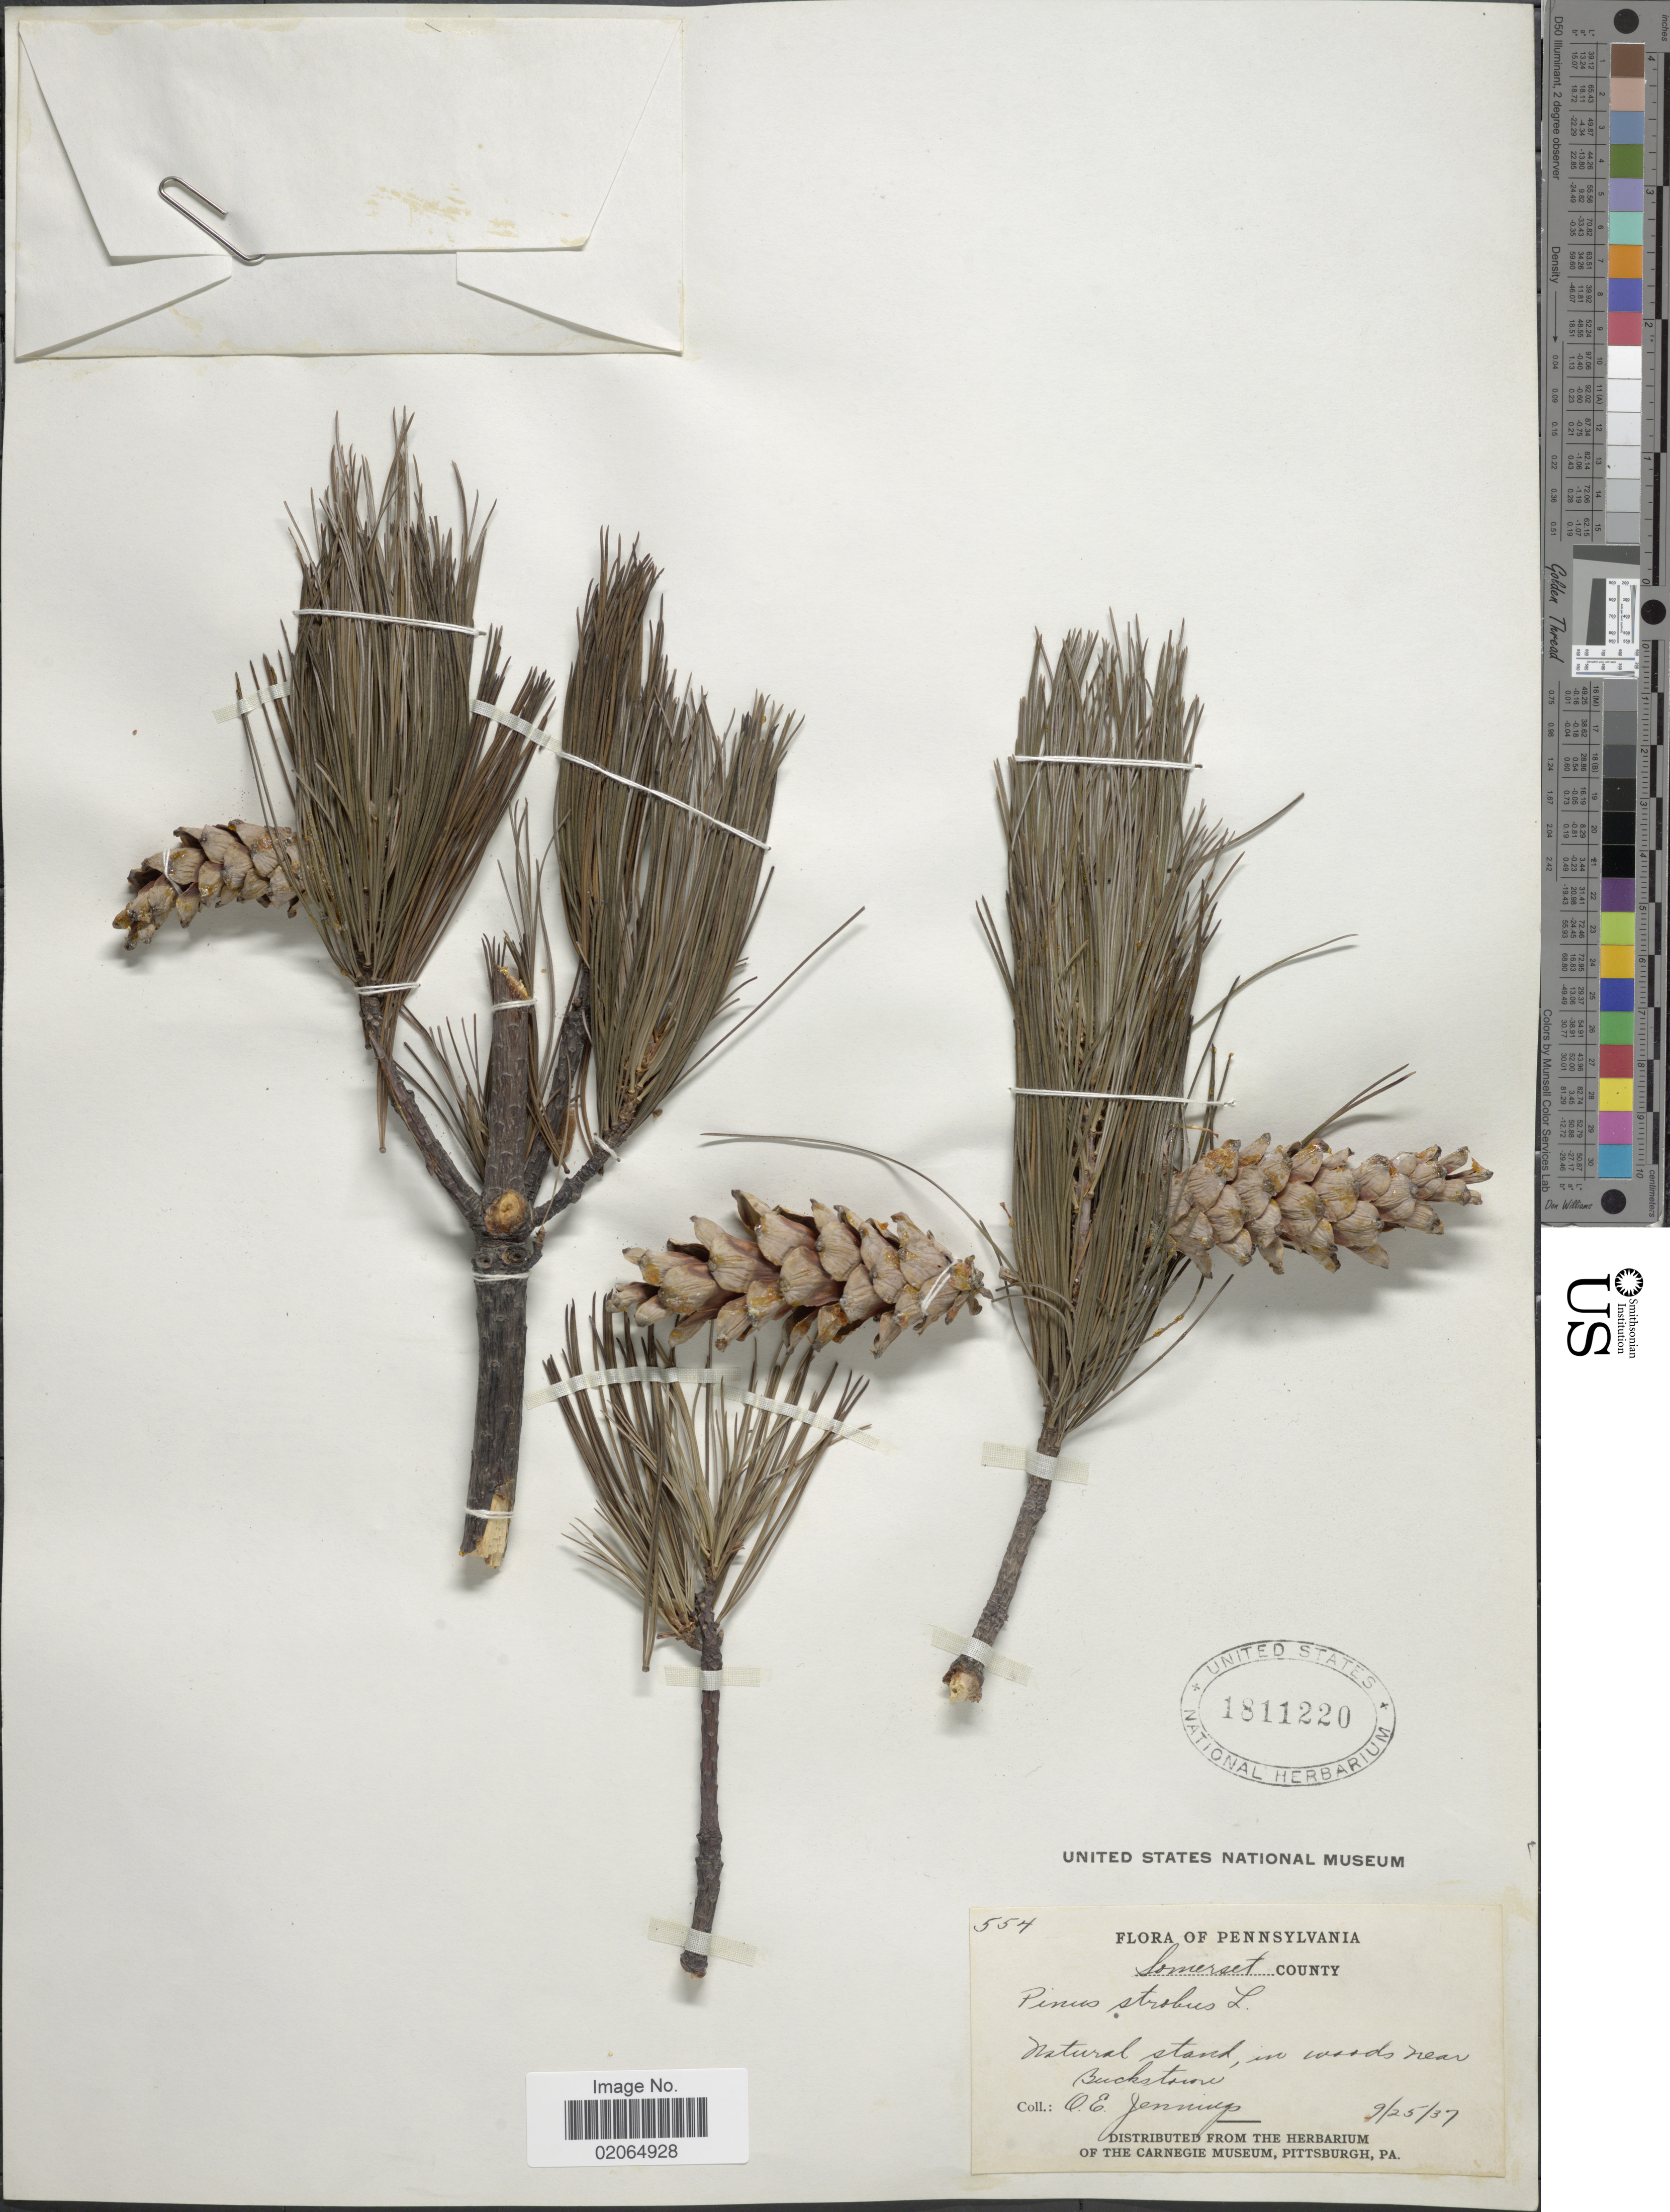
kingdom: Plantae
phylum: Tracheophyta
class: Pinopsida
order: Pinales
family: Pinaceae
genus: Pinus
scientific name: Pinus strobus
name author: L.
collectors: O. E. Jennings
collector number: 554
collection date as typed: Transcribed d/m/y: 25/9/37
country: United States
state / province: Pennsylvania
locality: Somerset County, Natural stand, in woods near Buckstown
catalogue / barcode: US 1811220